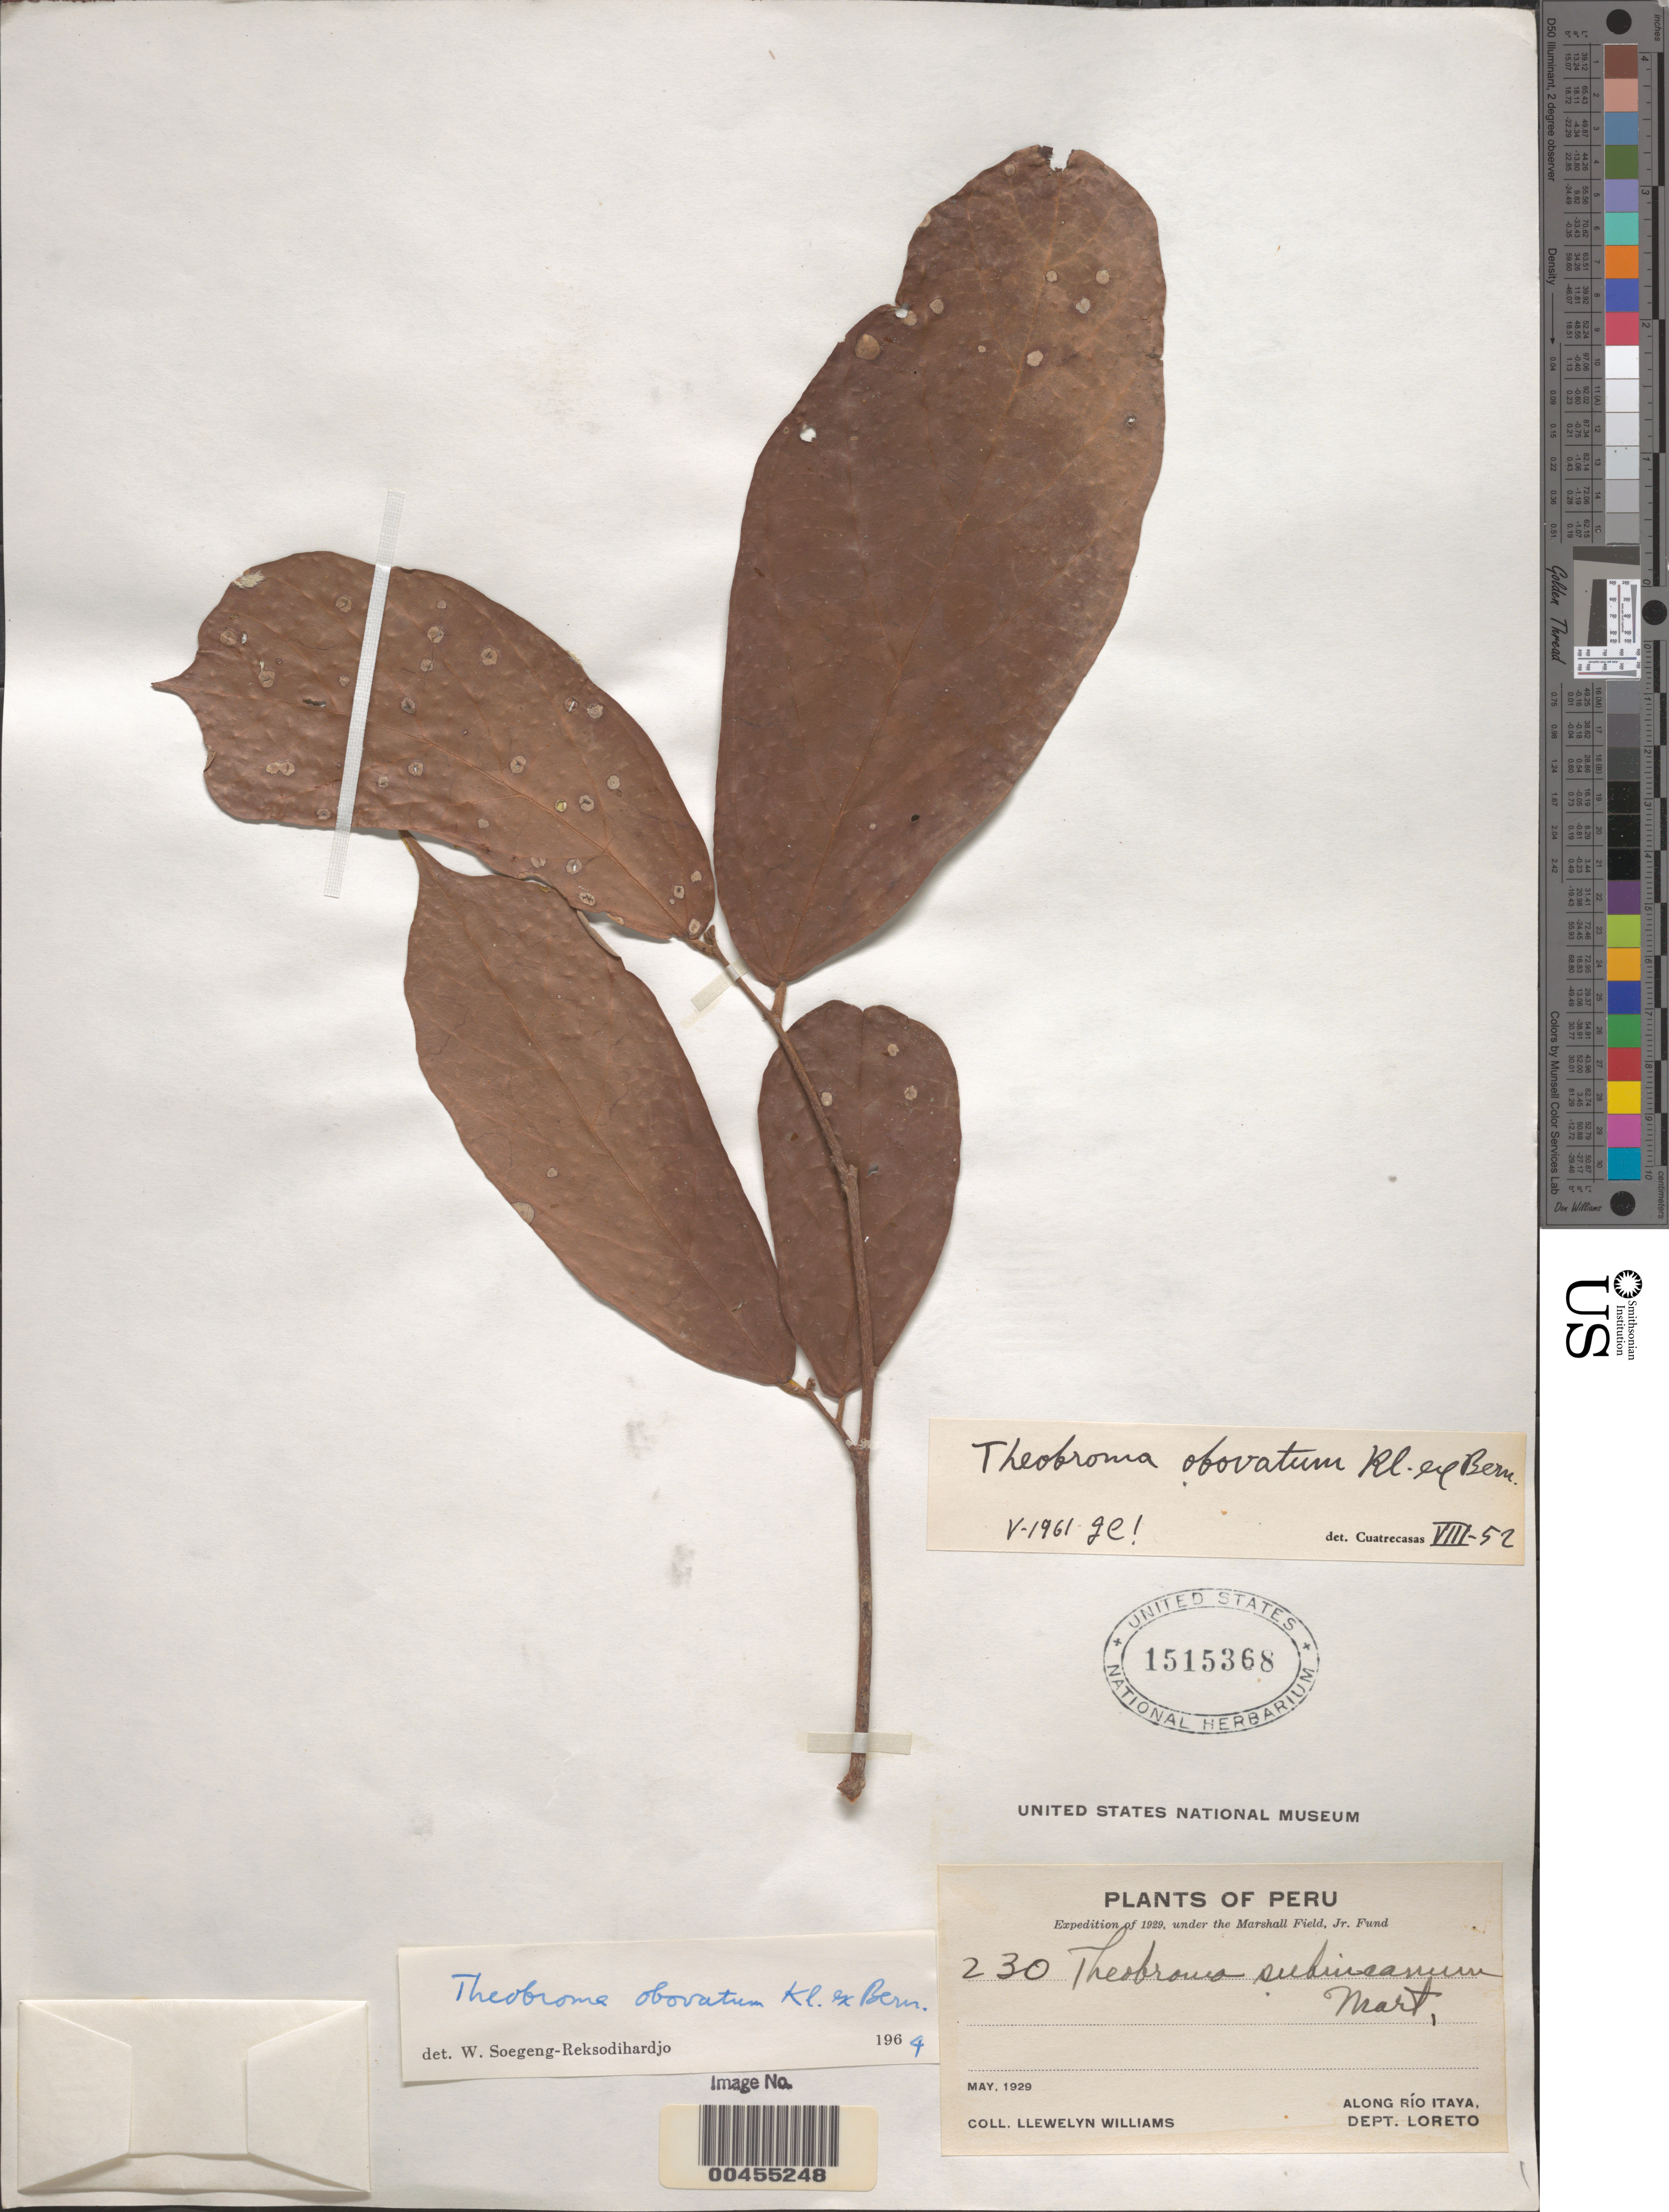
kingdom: Plantae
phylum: Tracheophyta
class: Magnoliopsida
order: Malvales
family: Malvaceae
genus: Theobroma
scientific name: Theobroma obovatum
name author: Klotzsch ex Bernoulli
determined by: Soegeng-Reksodihardjo, W.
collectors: Ll. Williams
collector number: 230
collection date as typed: May 1929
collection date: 1929-05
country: Peru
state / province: Loreto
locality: Along Río Itaya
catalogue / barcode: US 1515368